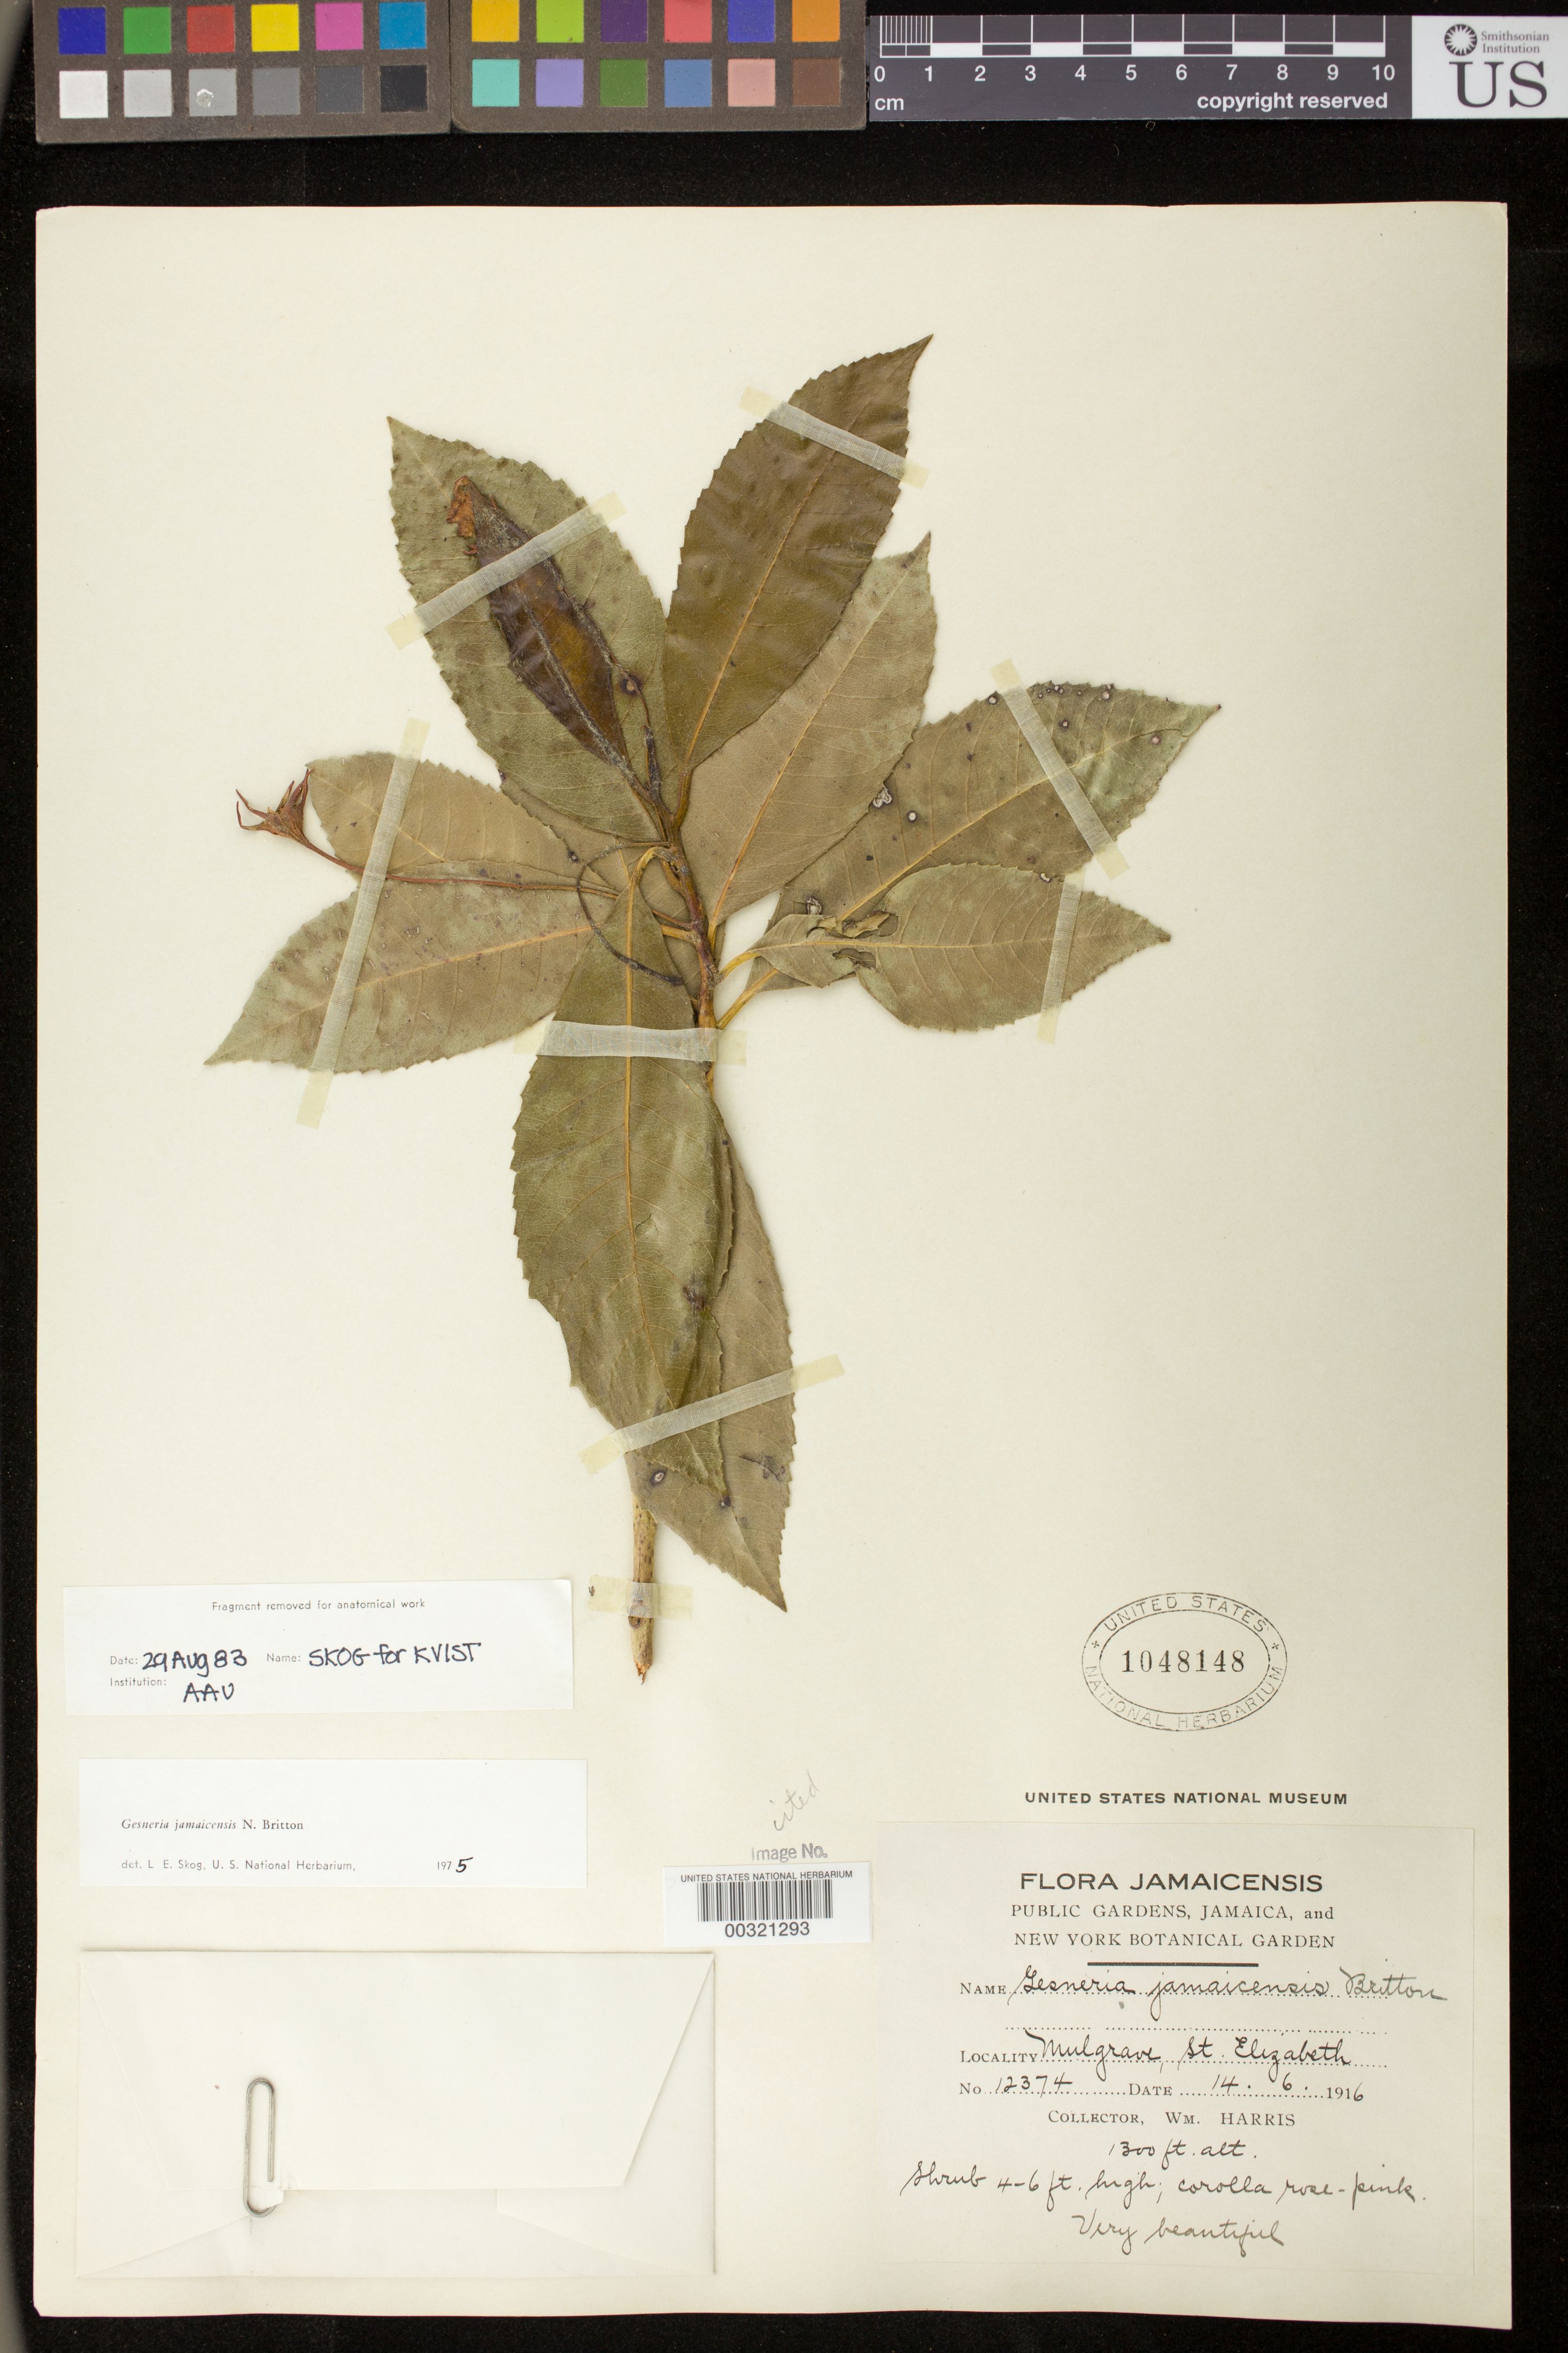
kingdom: Plantae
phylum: Tracheophyta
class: Magnoliopsida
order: Lamiales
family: Gesneriaceae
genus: Gesneria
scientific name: Gesneria jamaicensis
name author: Britton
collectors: W. Harris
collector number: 12374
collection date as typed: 14 Jun 1916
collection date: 1916-06-14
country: Jamaica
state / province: Saint Elizabeth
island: Jamaica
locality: Mulgrave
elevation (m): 396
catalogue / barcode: US 1048148